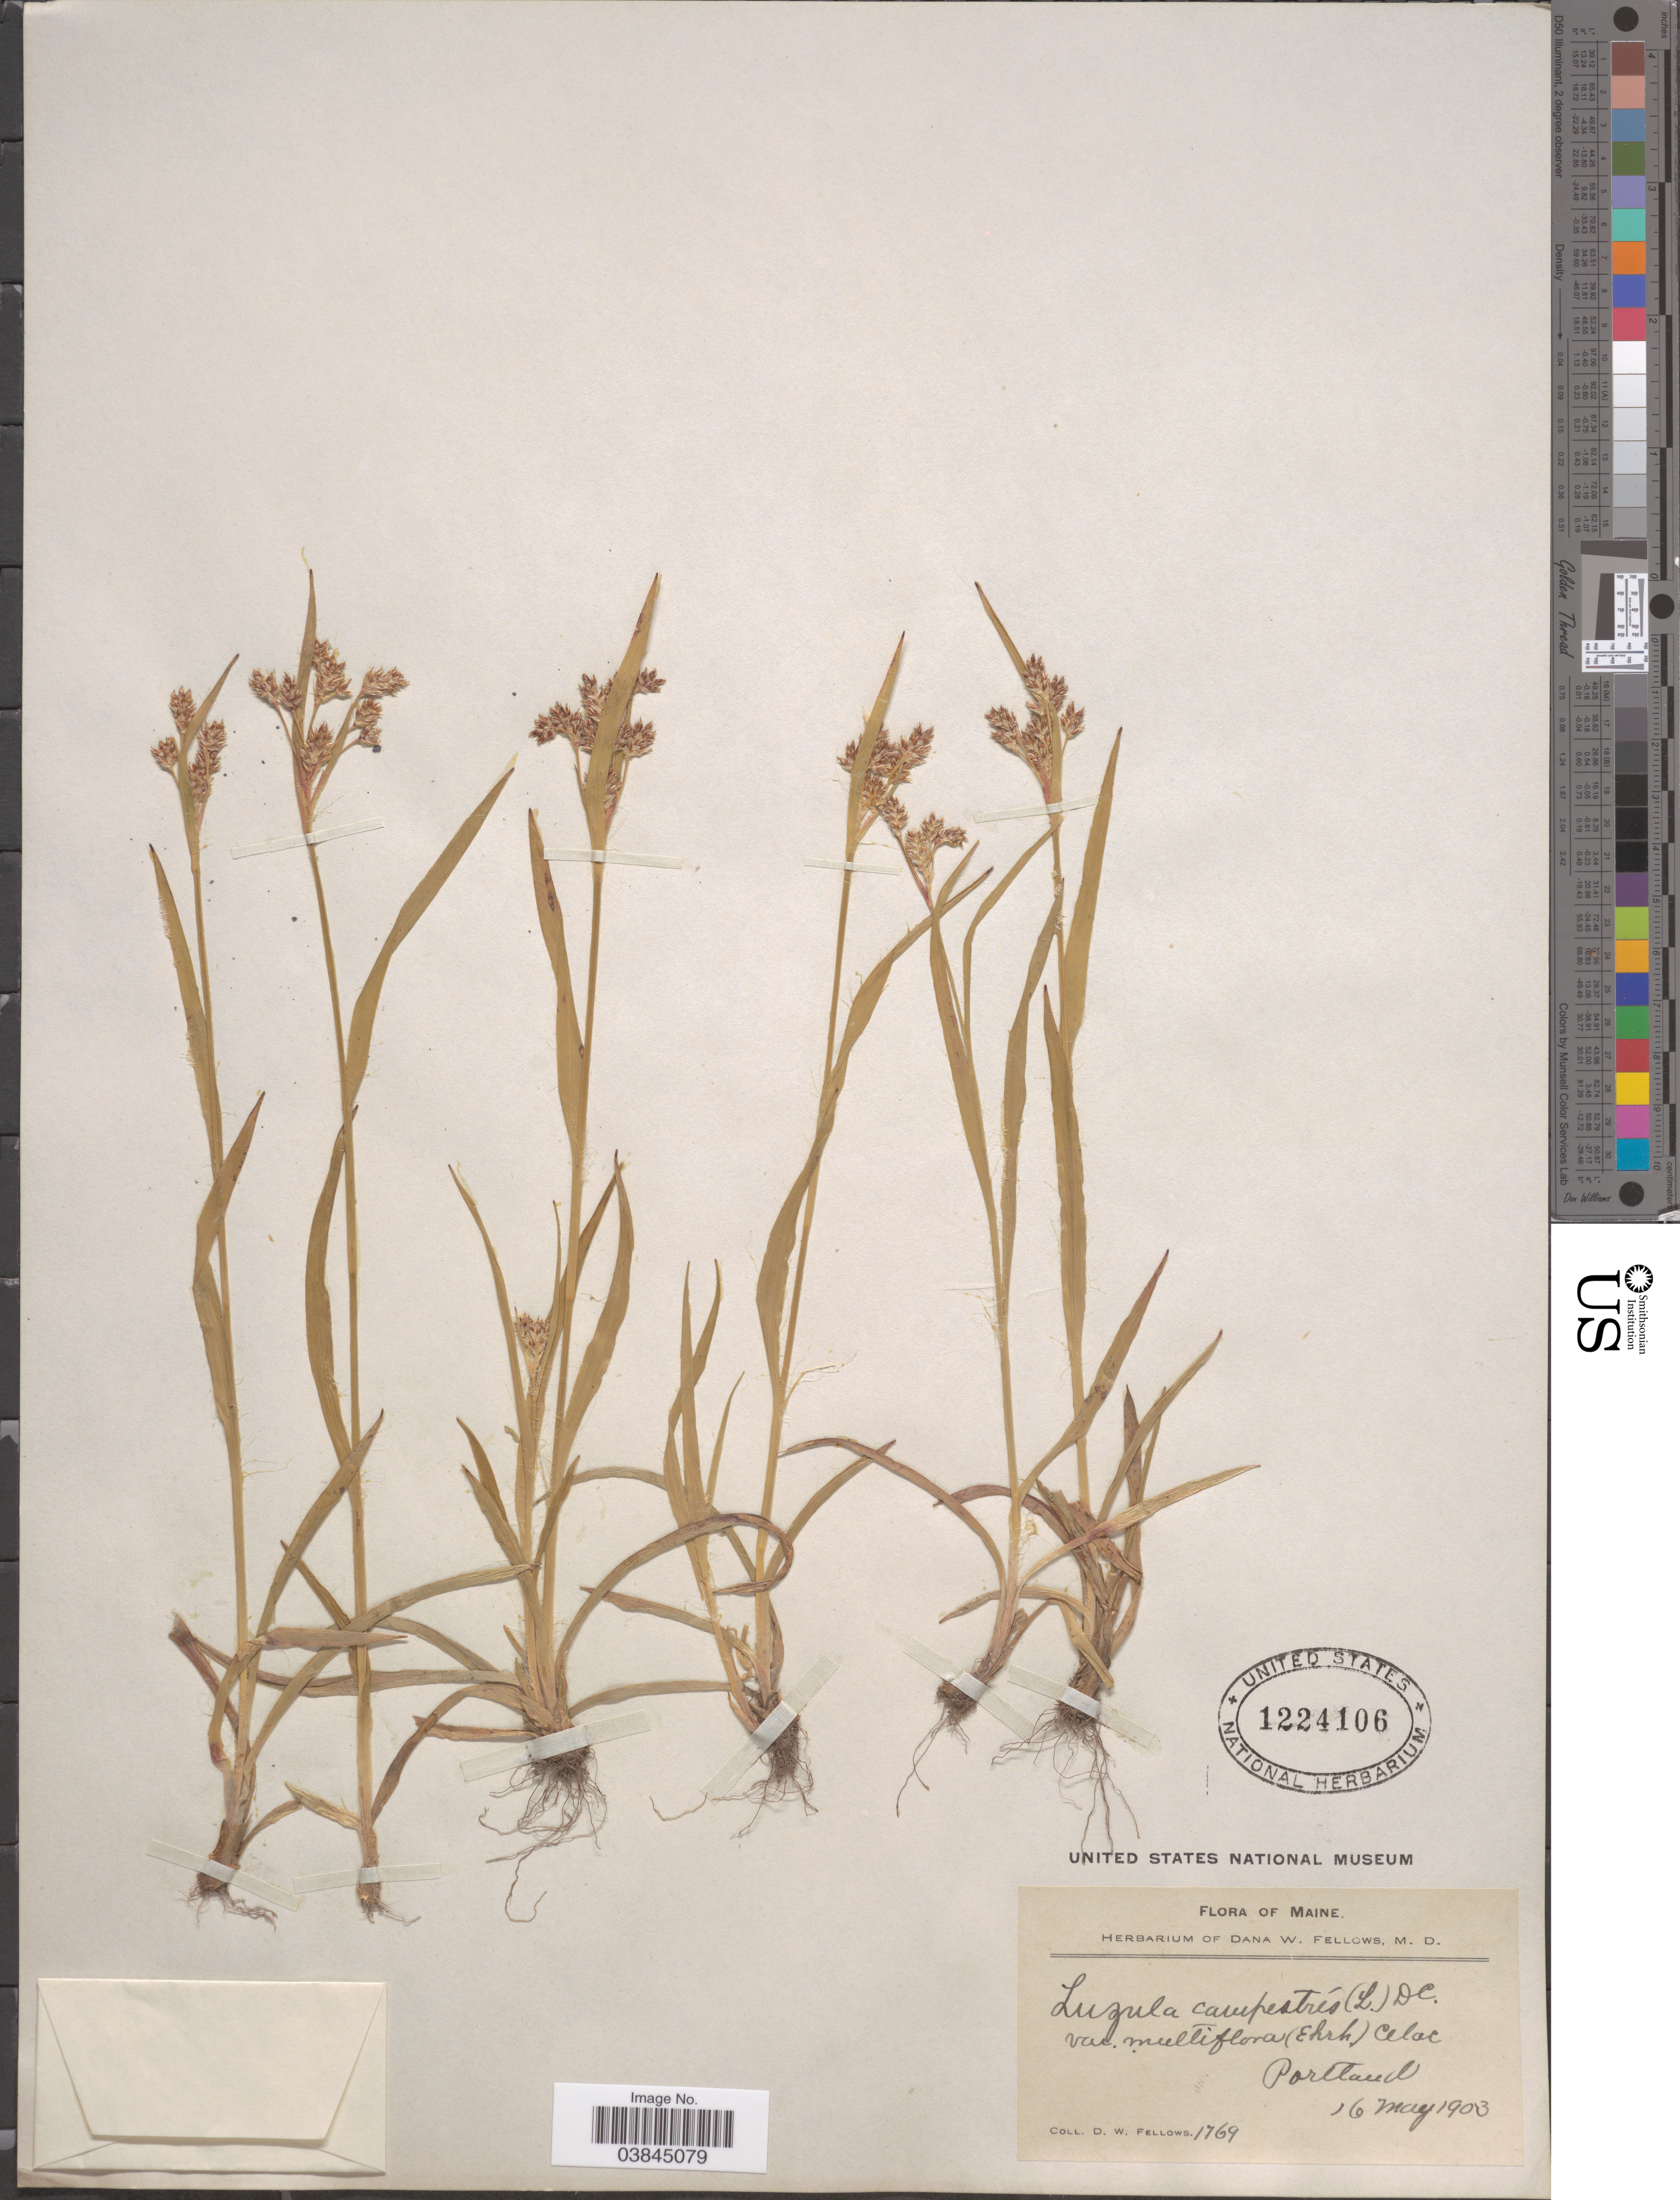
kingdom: Plantae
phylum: Tracheophyta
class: Liliopsida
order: Poales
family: Juncaceae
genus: Luzula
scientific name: Luzula campestris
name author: (L.) DC.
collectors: D. W. Fellows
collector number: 1769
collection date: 1903-05-16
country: United States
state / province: Maine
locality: Portland.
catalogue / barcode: US 1224106